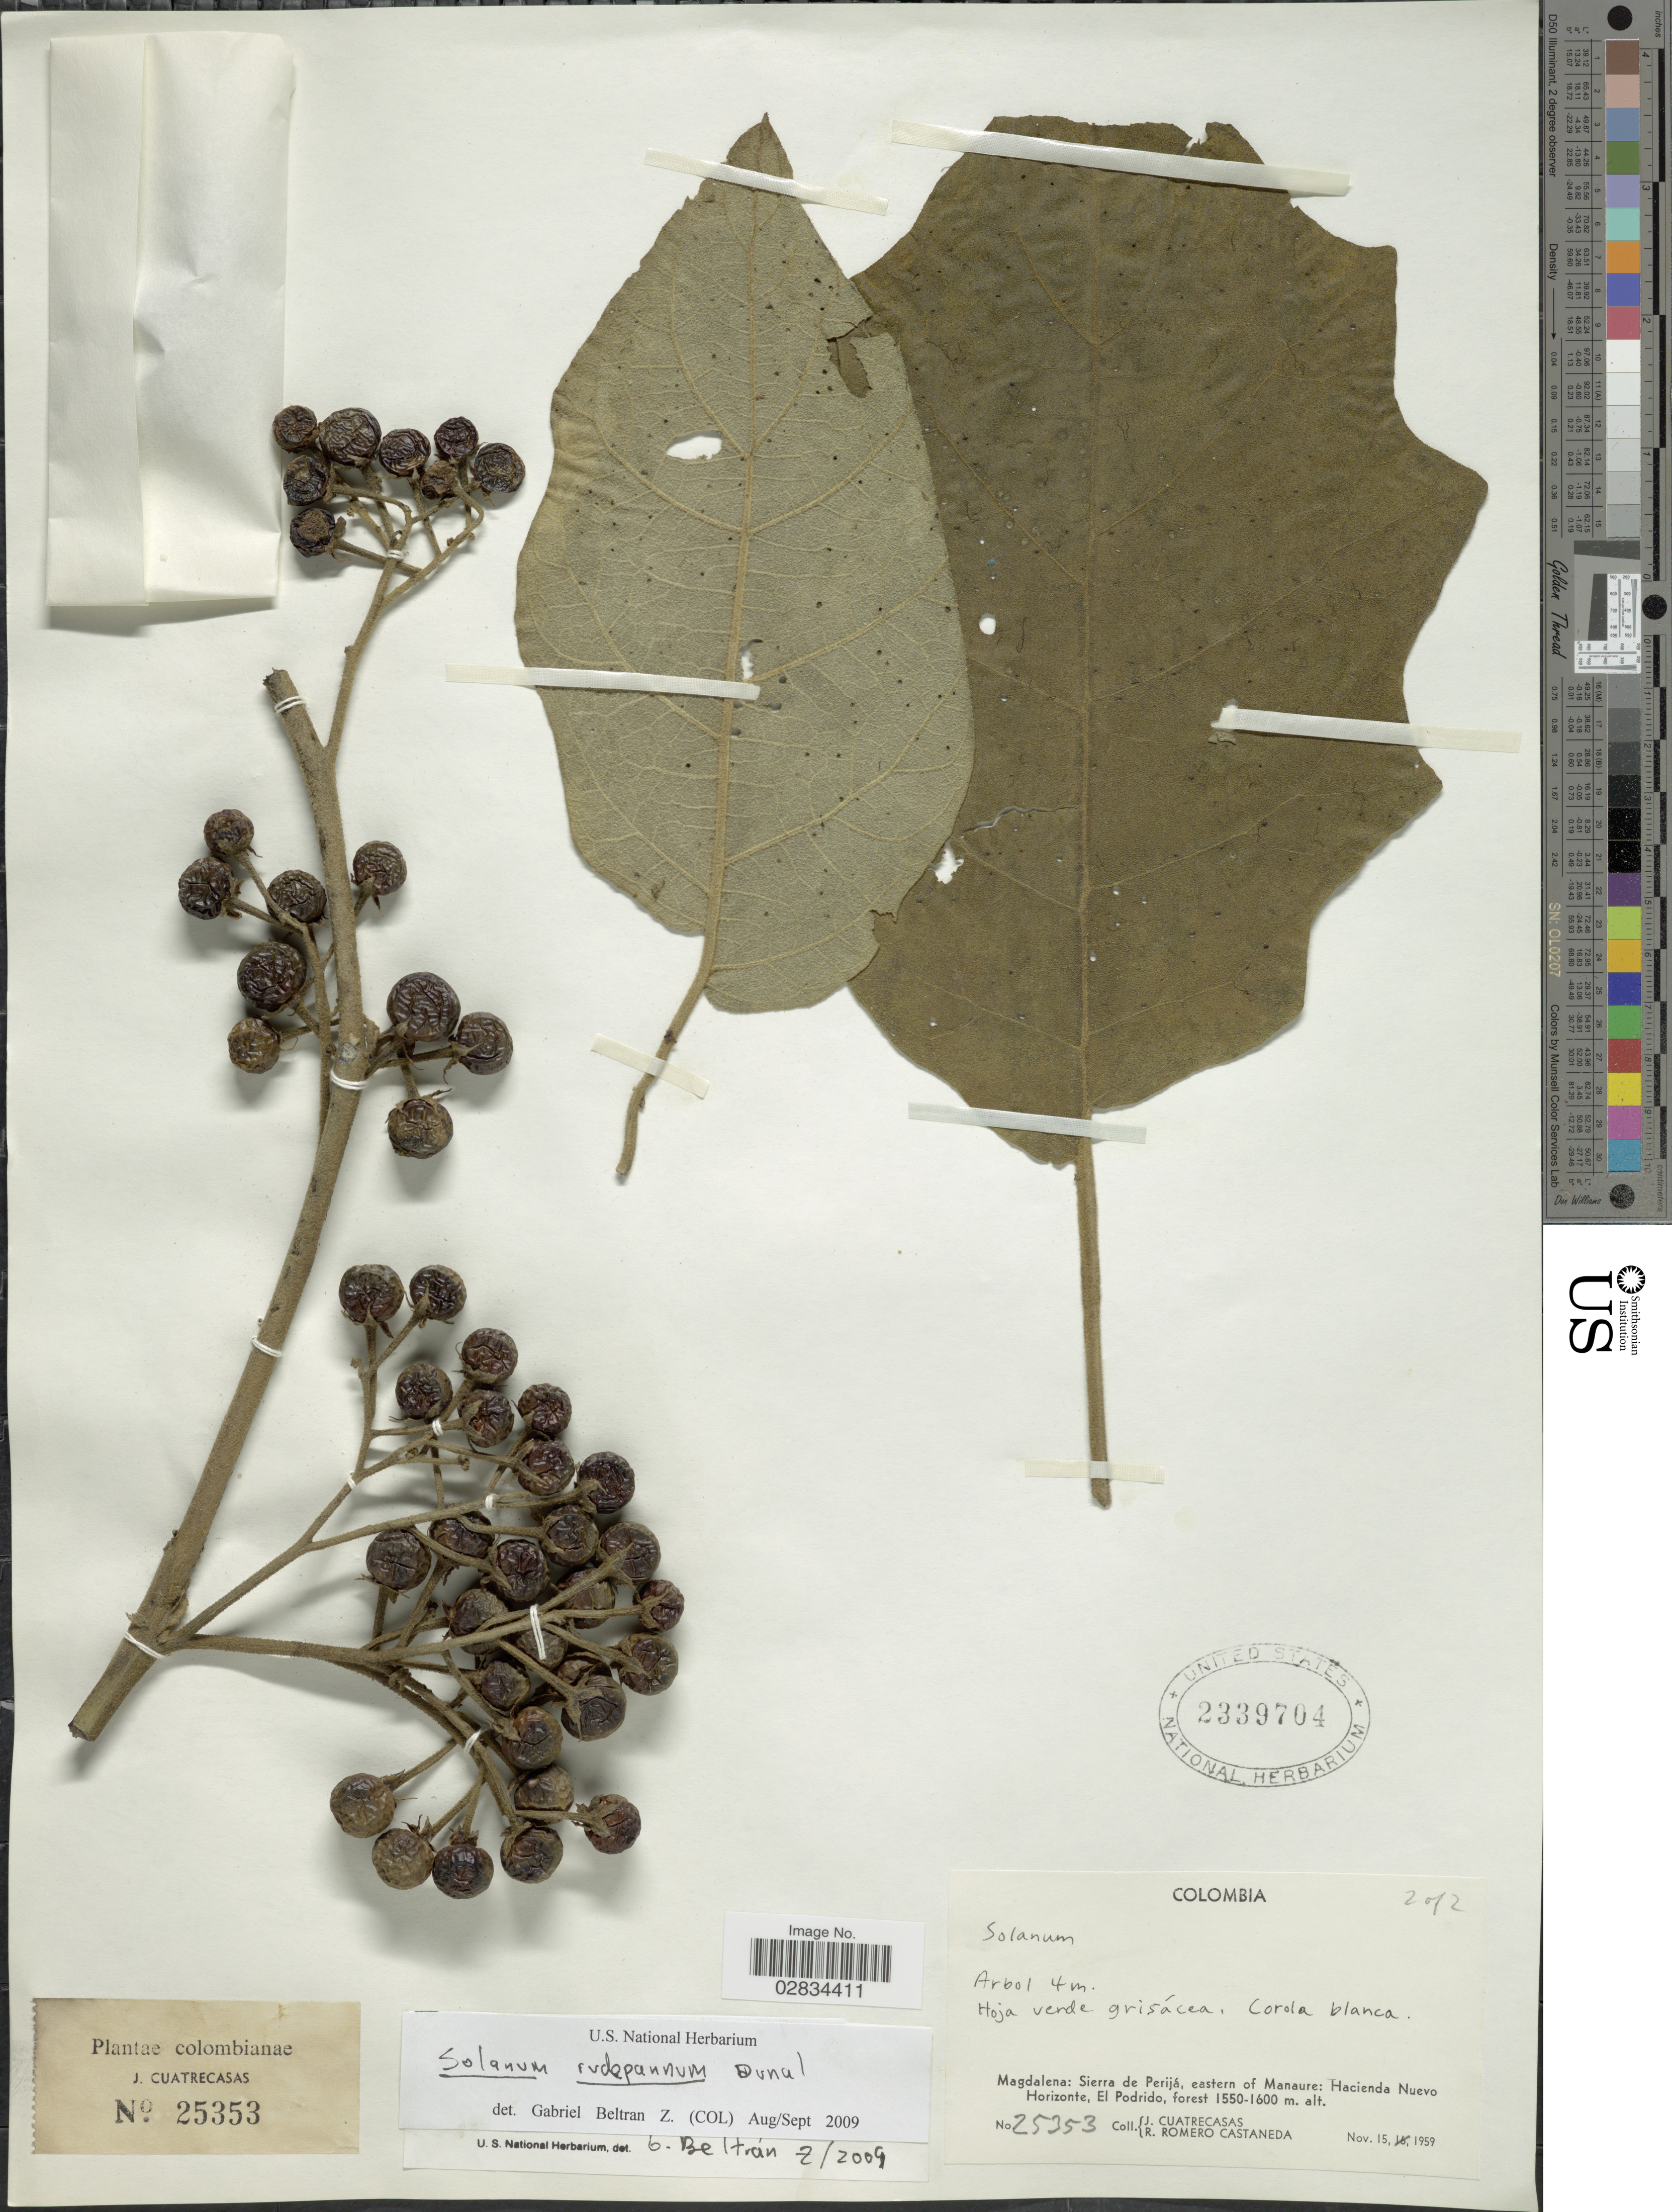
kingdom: Plantae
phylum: Tracheophyta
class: Magnoliopsida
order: Solanales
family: Solanaceae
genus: Solanum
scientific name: Solanum rudepannum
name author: Dunal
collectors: J. Cuatrecasas & R. Romero Castañeda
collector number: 25353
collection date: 1959-11-15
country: Colombia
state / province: Magdalena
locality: Magdalena: Sierra de Perijá, eastern of Manaure: Hacienda Nuevo Horizonte, El Podrido.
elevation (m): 1550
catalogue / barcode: US 2339704